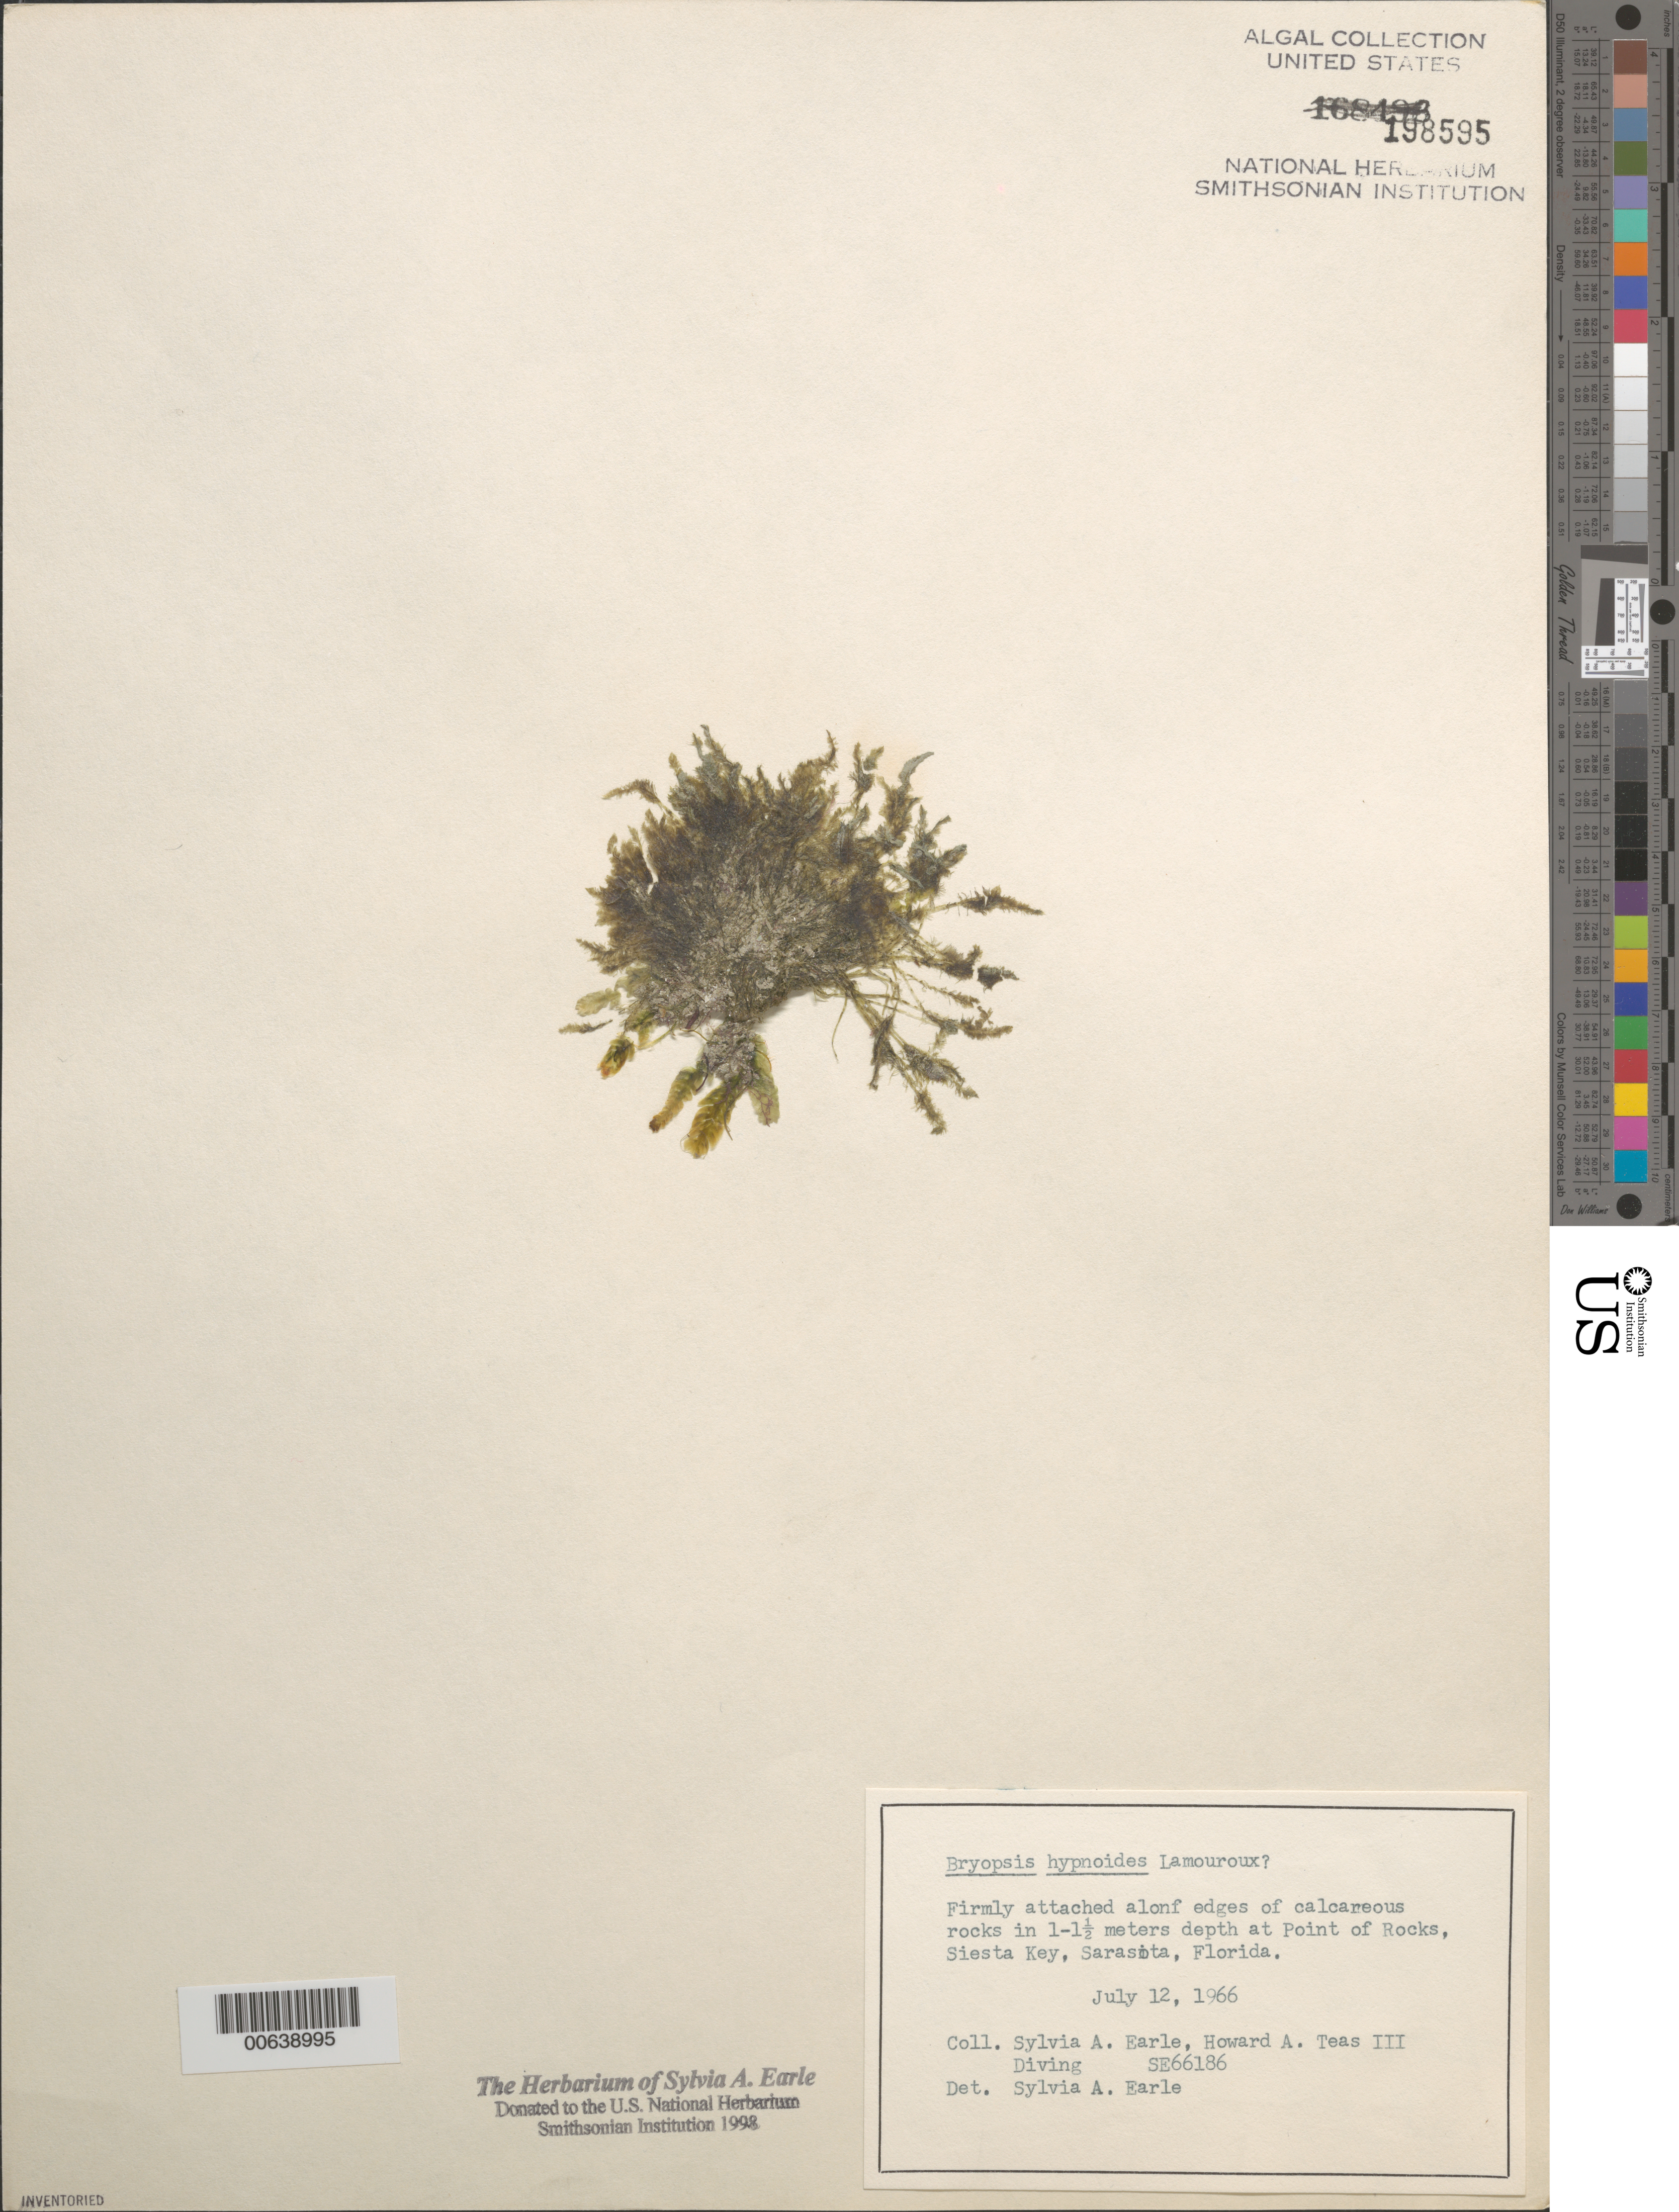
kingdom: Plantae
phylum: Chlorophyta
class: Ulvophyceae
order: Bryopsidales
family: Bryopsidaceae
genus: Bryopsis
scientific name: Bryopsis hypnoides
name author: J.V.Lamouroux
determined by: Earle, S. A.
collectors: S. A. Earle & H. Teas III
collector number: Se 66186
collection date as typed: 12 Jul 1966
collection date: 1966-07-12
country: United States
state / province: Florida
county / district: Sarasota County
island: Siesta Key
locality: Point of Rocks, Sarasota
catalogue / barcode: US 198595